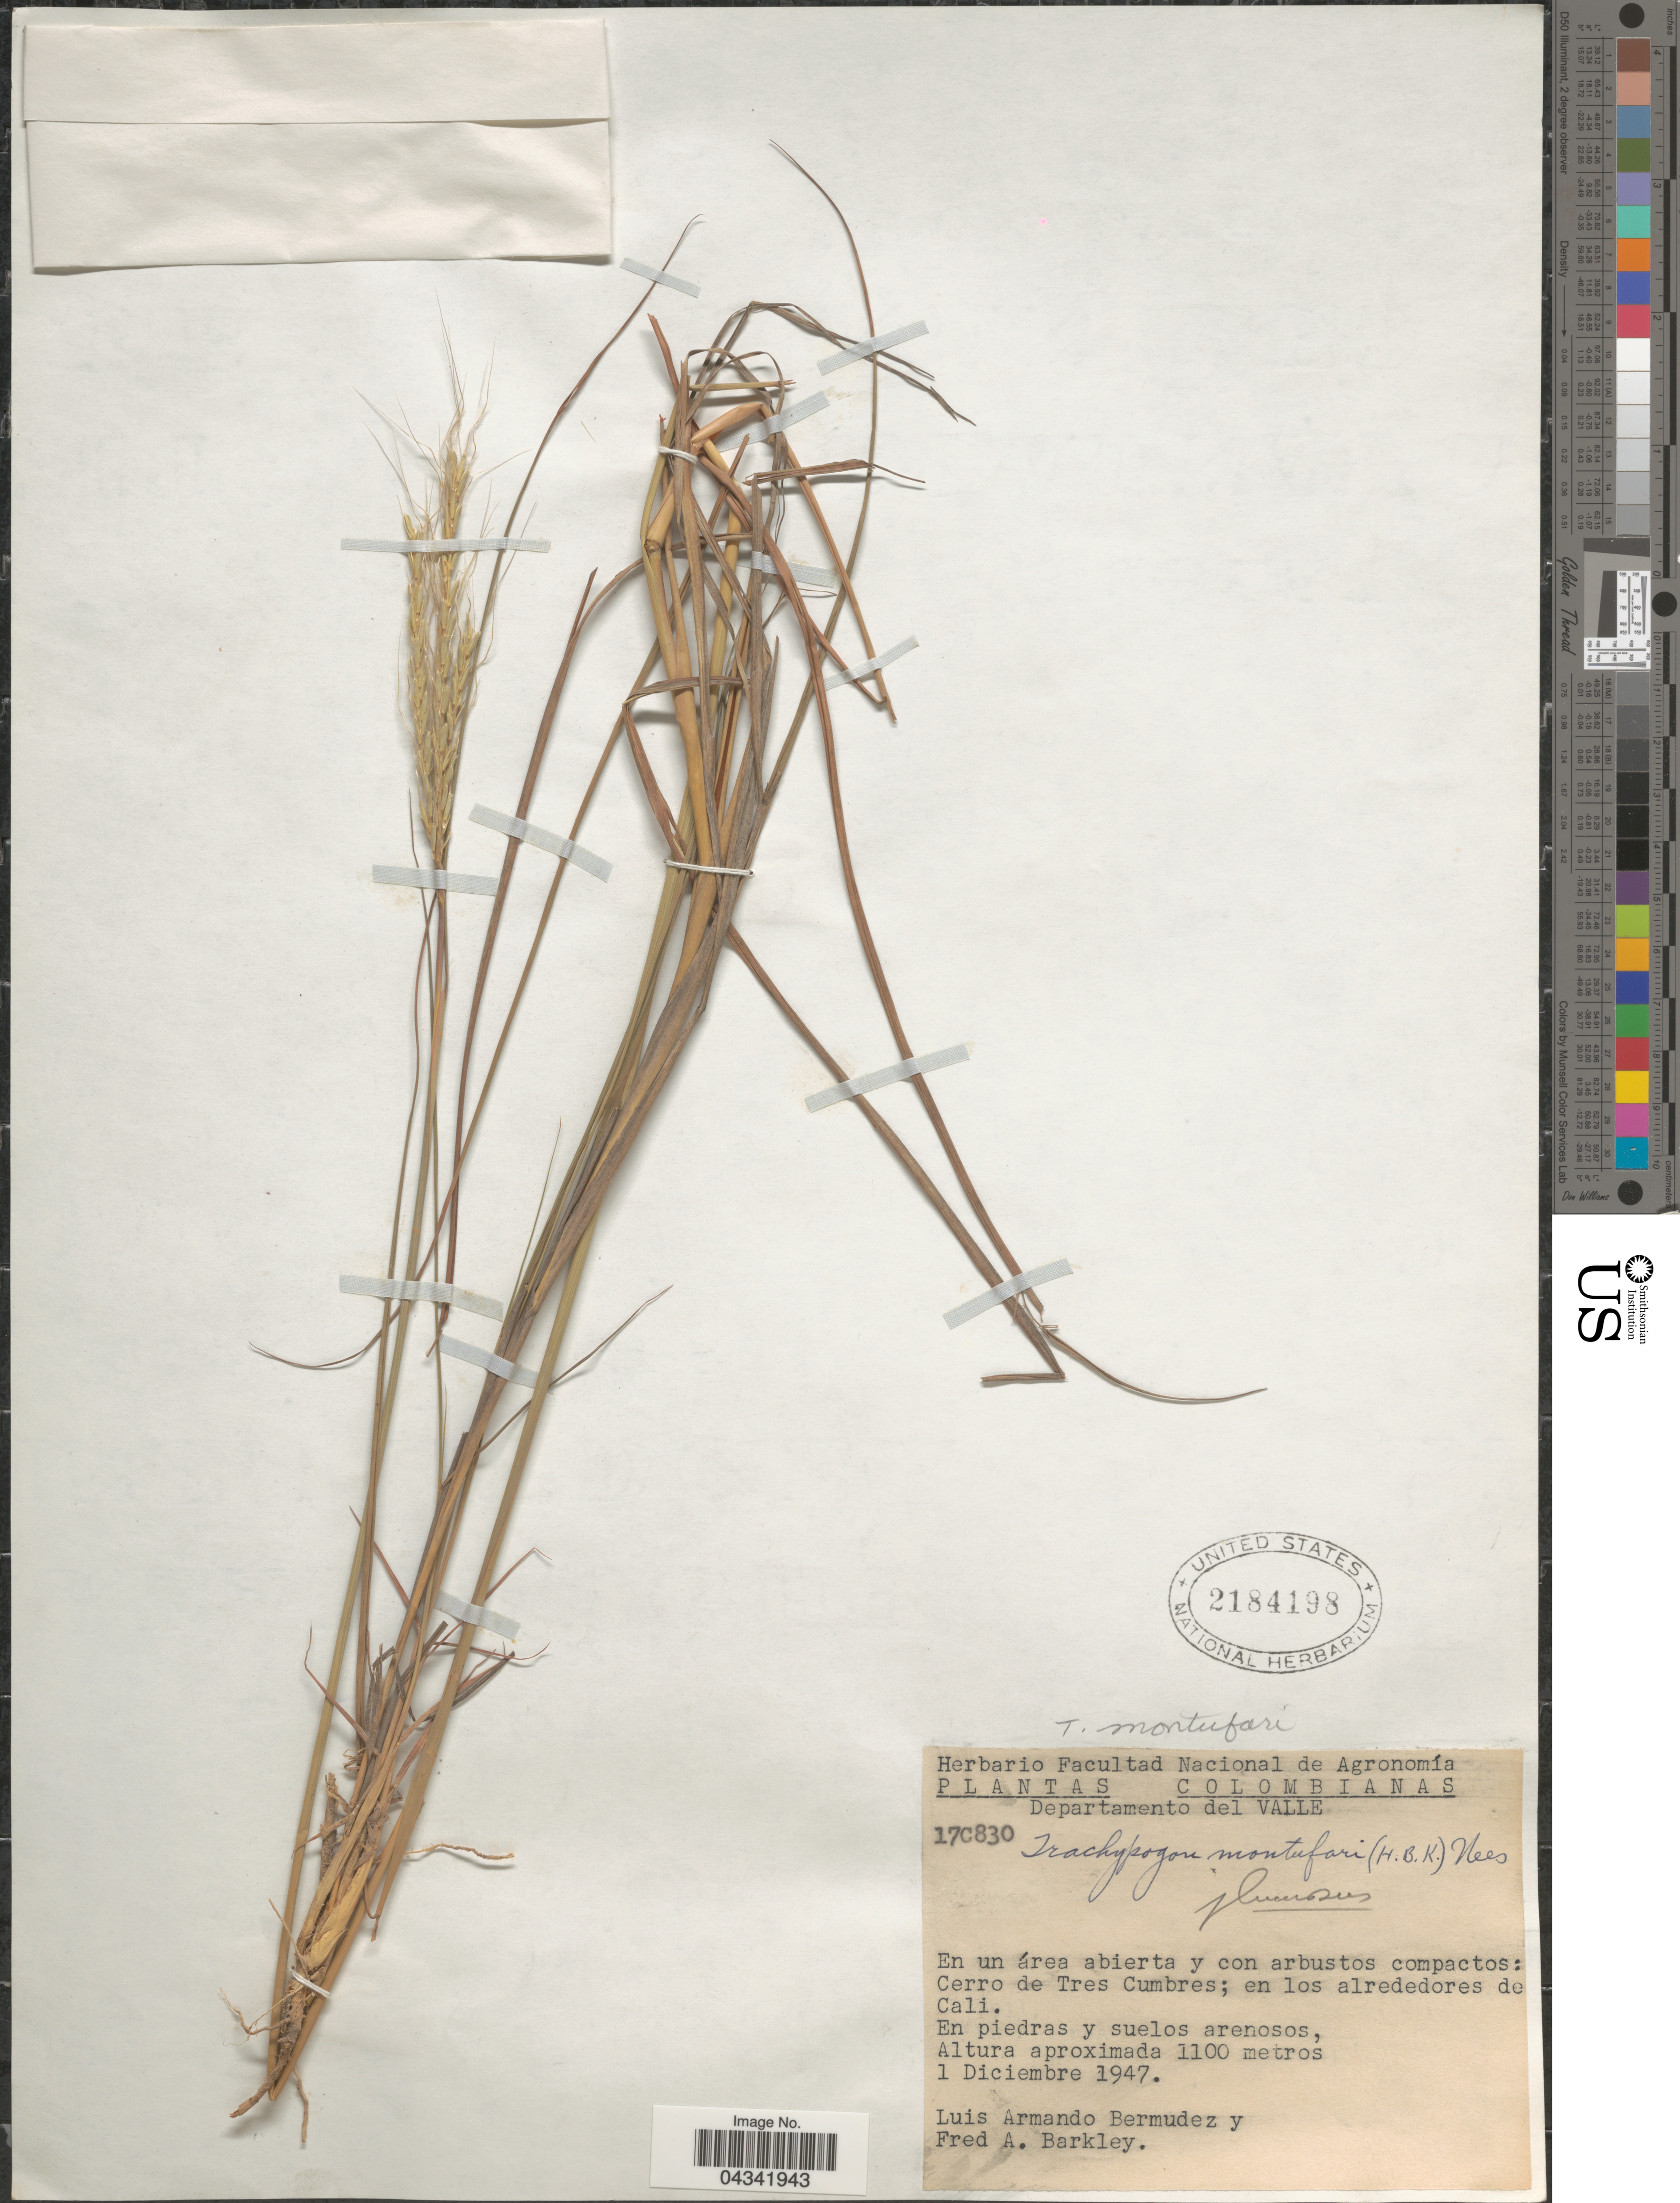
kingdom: Plantae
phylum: Tracheophyta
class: Liliopsida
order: Poales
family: Poaceae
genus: Trachypogon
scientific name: Trachypogon spicatus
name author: (L. f.) Kuntze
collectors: L. Bermudez & F. A. Barkley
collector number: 17C830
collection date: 1947-12-01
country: Colombia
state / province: Valle del Cauca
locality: Departamento del Valle. En un área abierta y con arbustos compactos: Cerro de Tres Cumbres; en los alrededores de Calí.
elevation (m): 1100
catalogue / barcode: US 2184198